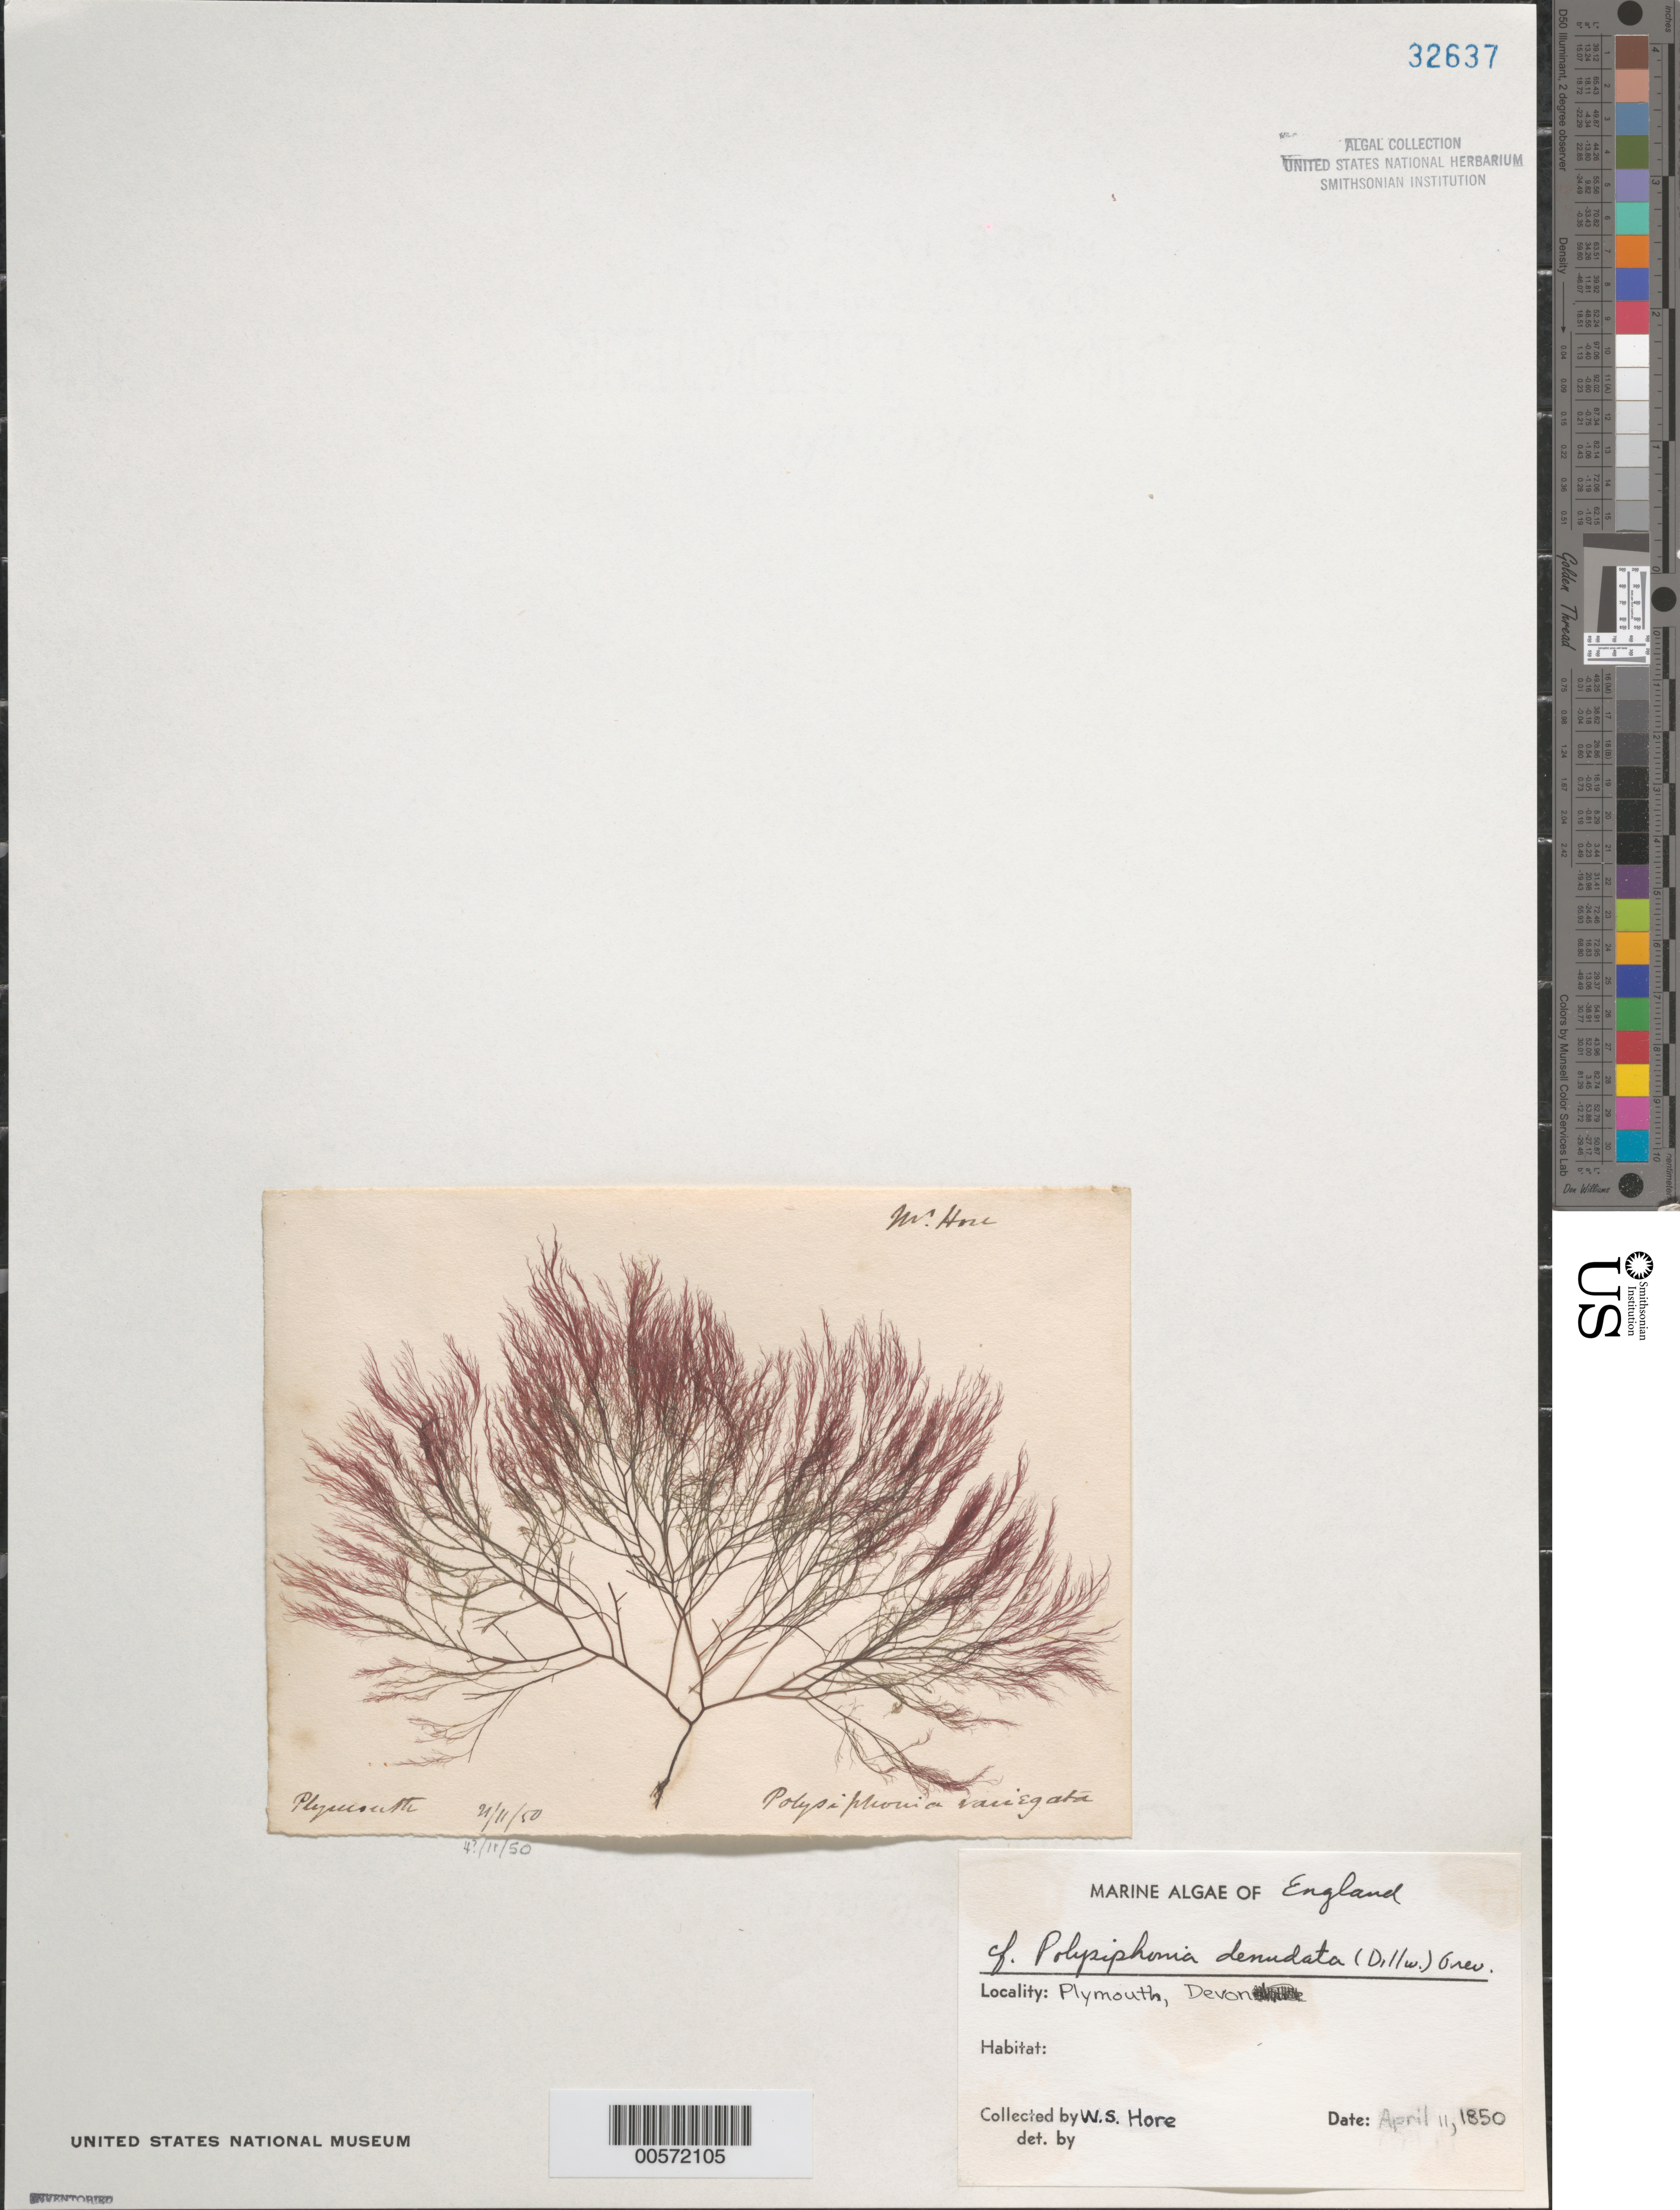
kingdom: Plantae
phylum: Rhodophyta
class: Florideophyceae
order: Ceramiales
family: Rhodomelaceae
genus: Carradoriella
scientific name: Carradoriella denudata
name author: (Dillwyn) Savoie & G.W. Saunders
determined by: Algae name updating Project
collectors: W. S. Hore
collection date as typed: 11 Apr 1850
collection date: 1850-04-11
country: United Kingdom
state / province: England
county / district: Devon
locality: Plymouth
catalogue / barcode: US 32637